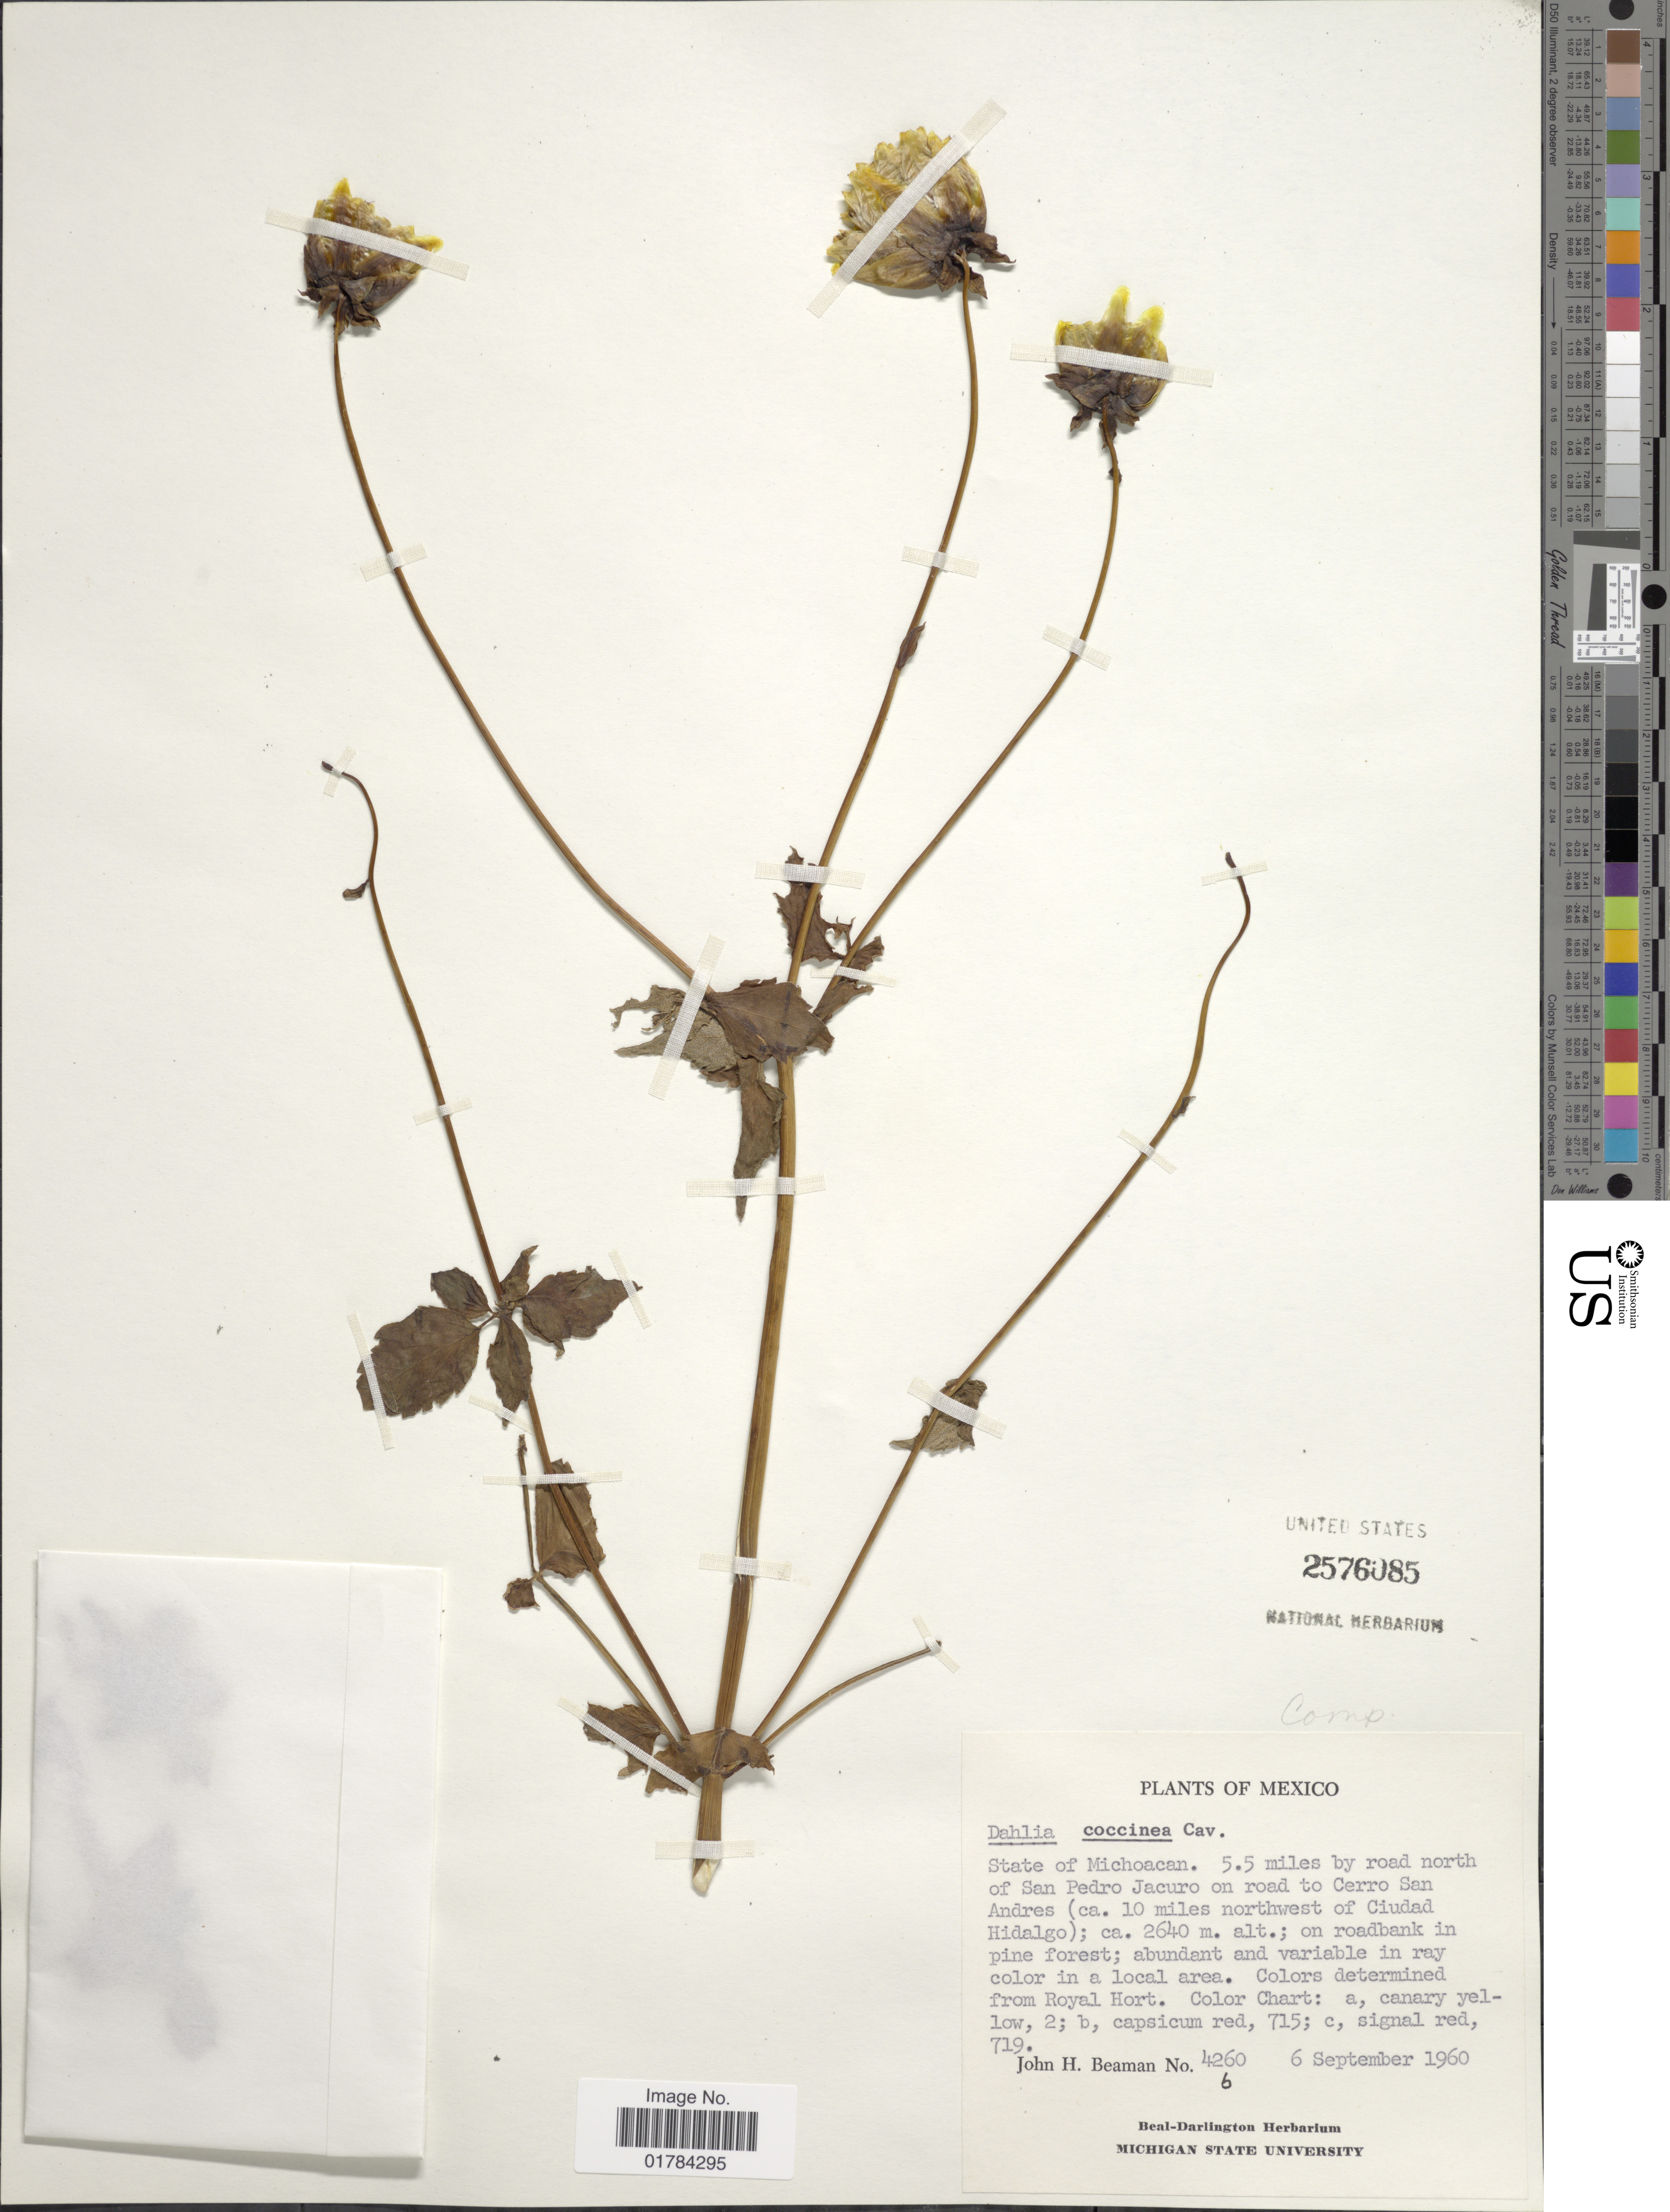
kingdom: Plantae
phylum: Tracheophyta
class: Magnoliopsida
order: Asterales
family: Asteraceae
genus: Dahlia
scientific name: Dahlia coccinea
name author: Cav.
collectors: J. H. Beaman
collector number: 4260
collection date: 1960-09-06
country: Mexico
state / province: Michoacán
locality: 5.5 miles by road north of San Pedro Jacuro on road to Cerro San Andres (ca. 10 miles northwest of Ciudad Hidalgo)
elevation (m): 2640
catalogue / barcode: US 2576085